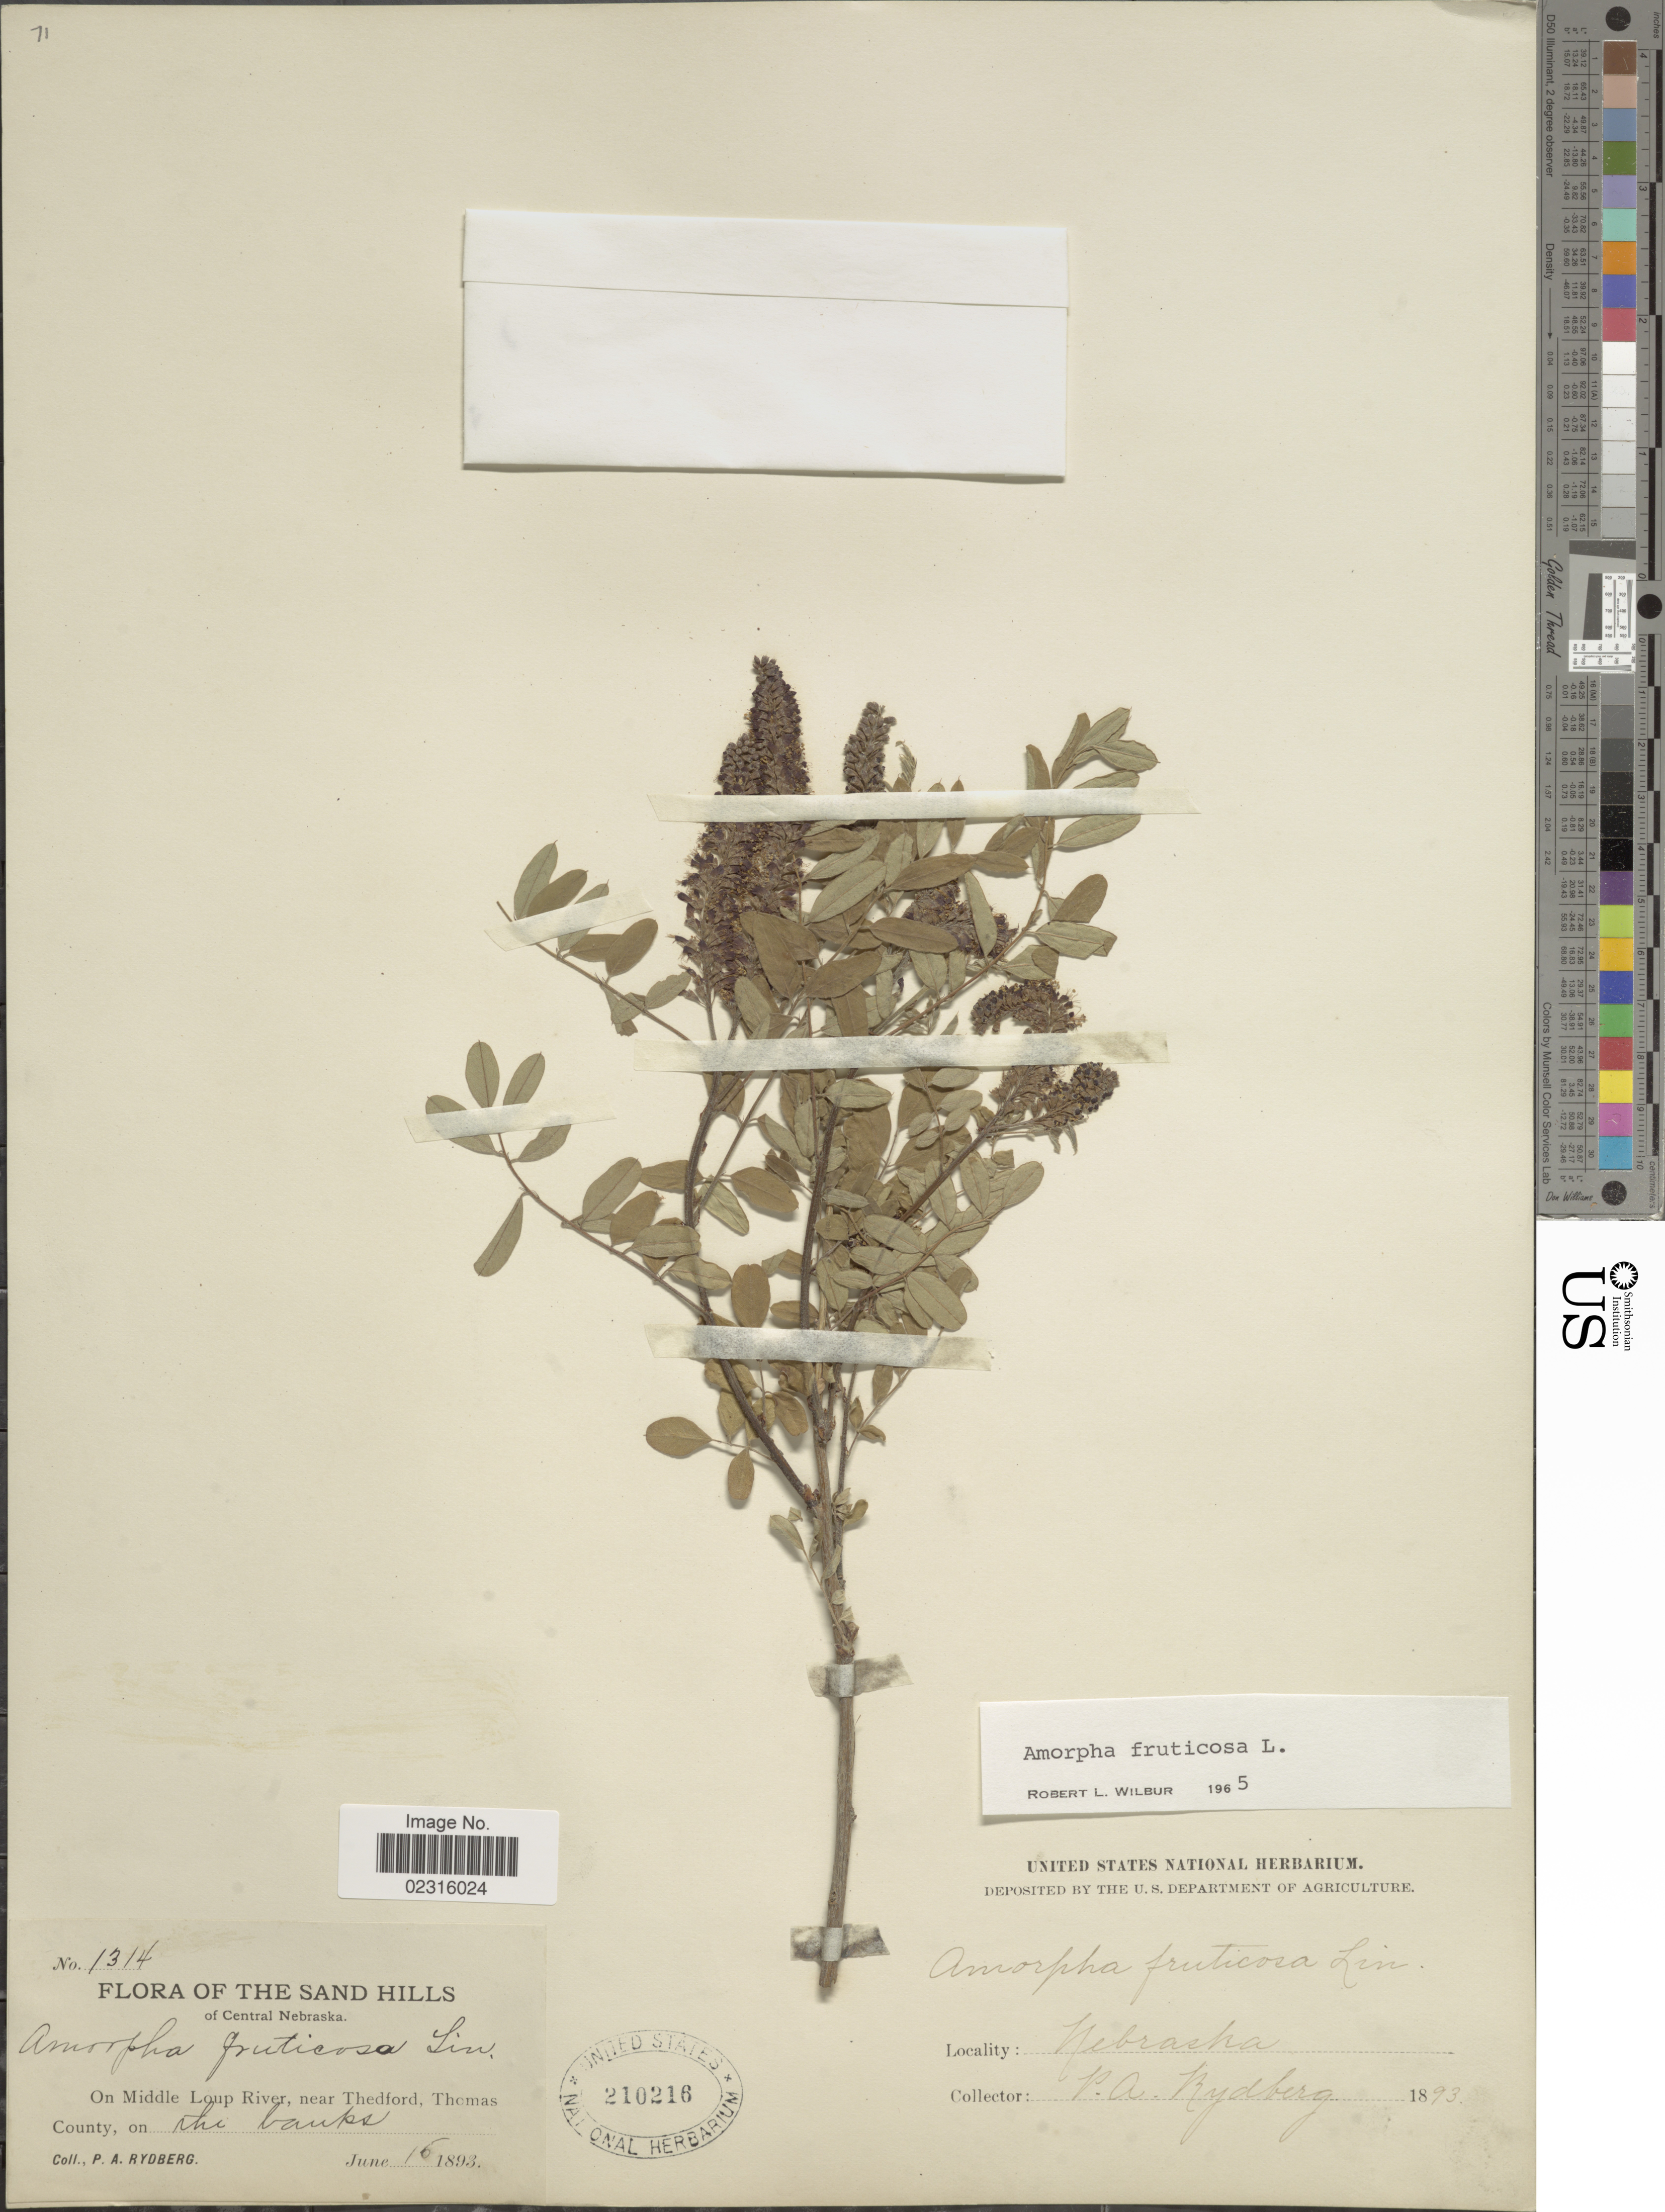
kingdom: Plantae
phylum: Tracheophyta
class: Magnoliopsida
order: Fabales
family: Fabaceae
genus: Amorpha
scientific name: Amorpha fruticosa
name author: L.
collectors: P. A. Rydberg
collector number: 1314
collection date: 1893-06-16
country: United States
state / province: Nebraska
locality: Central Nebraska, on Middle Loup River, near Thedford, Thomas County, on the banks.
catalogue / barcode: US 210216